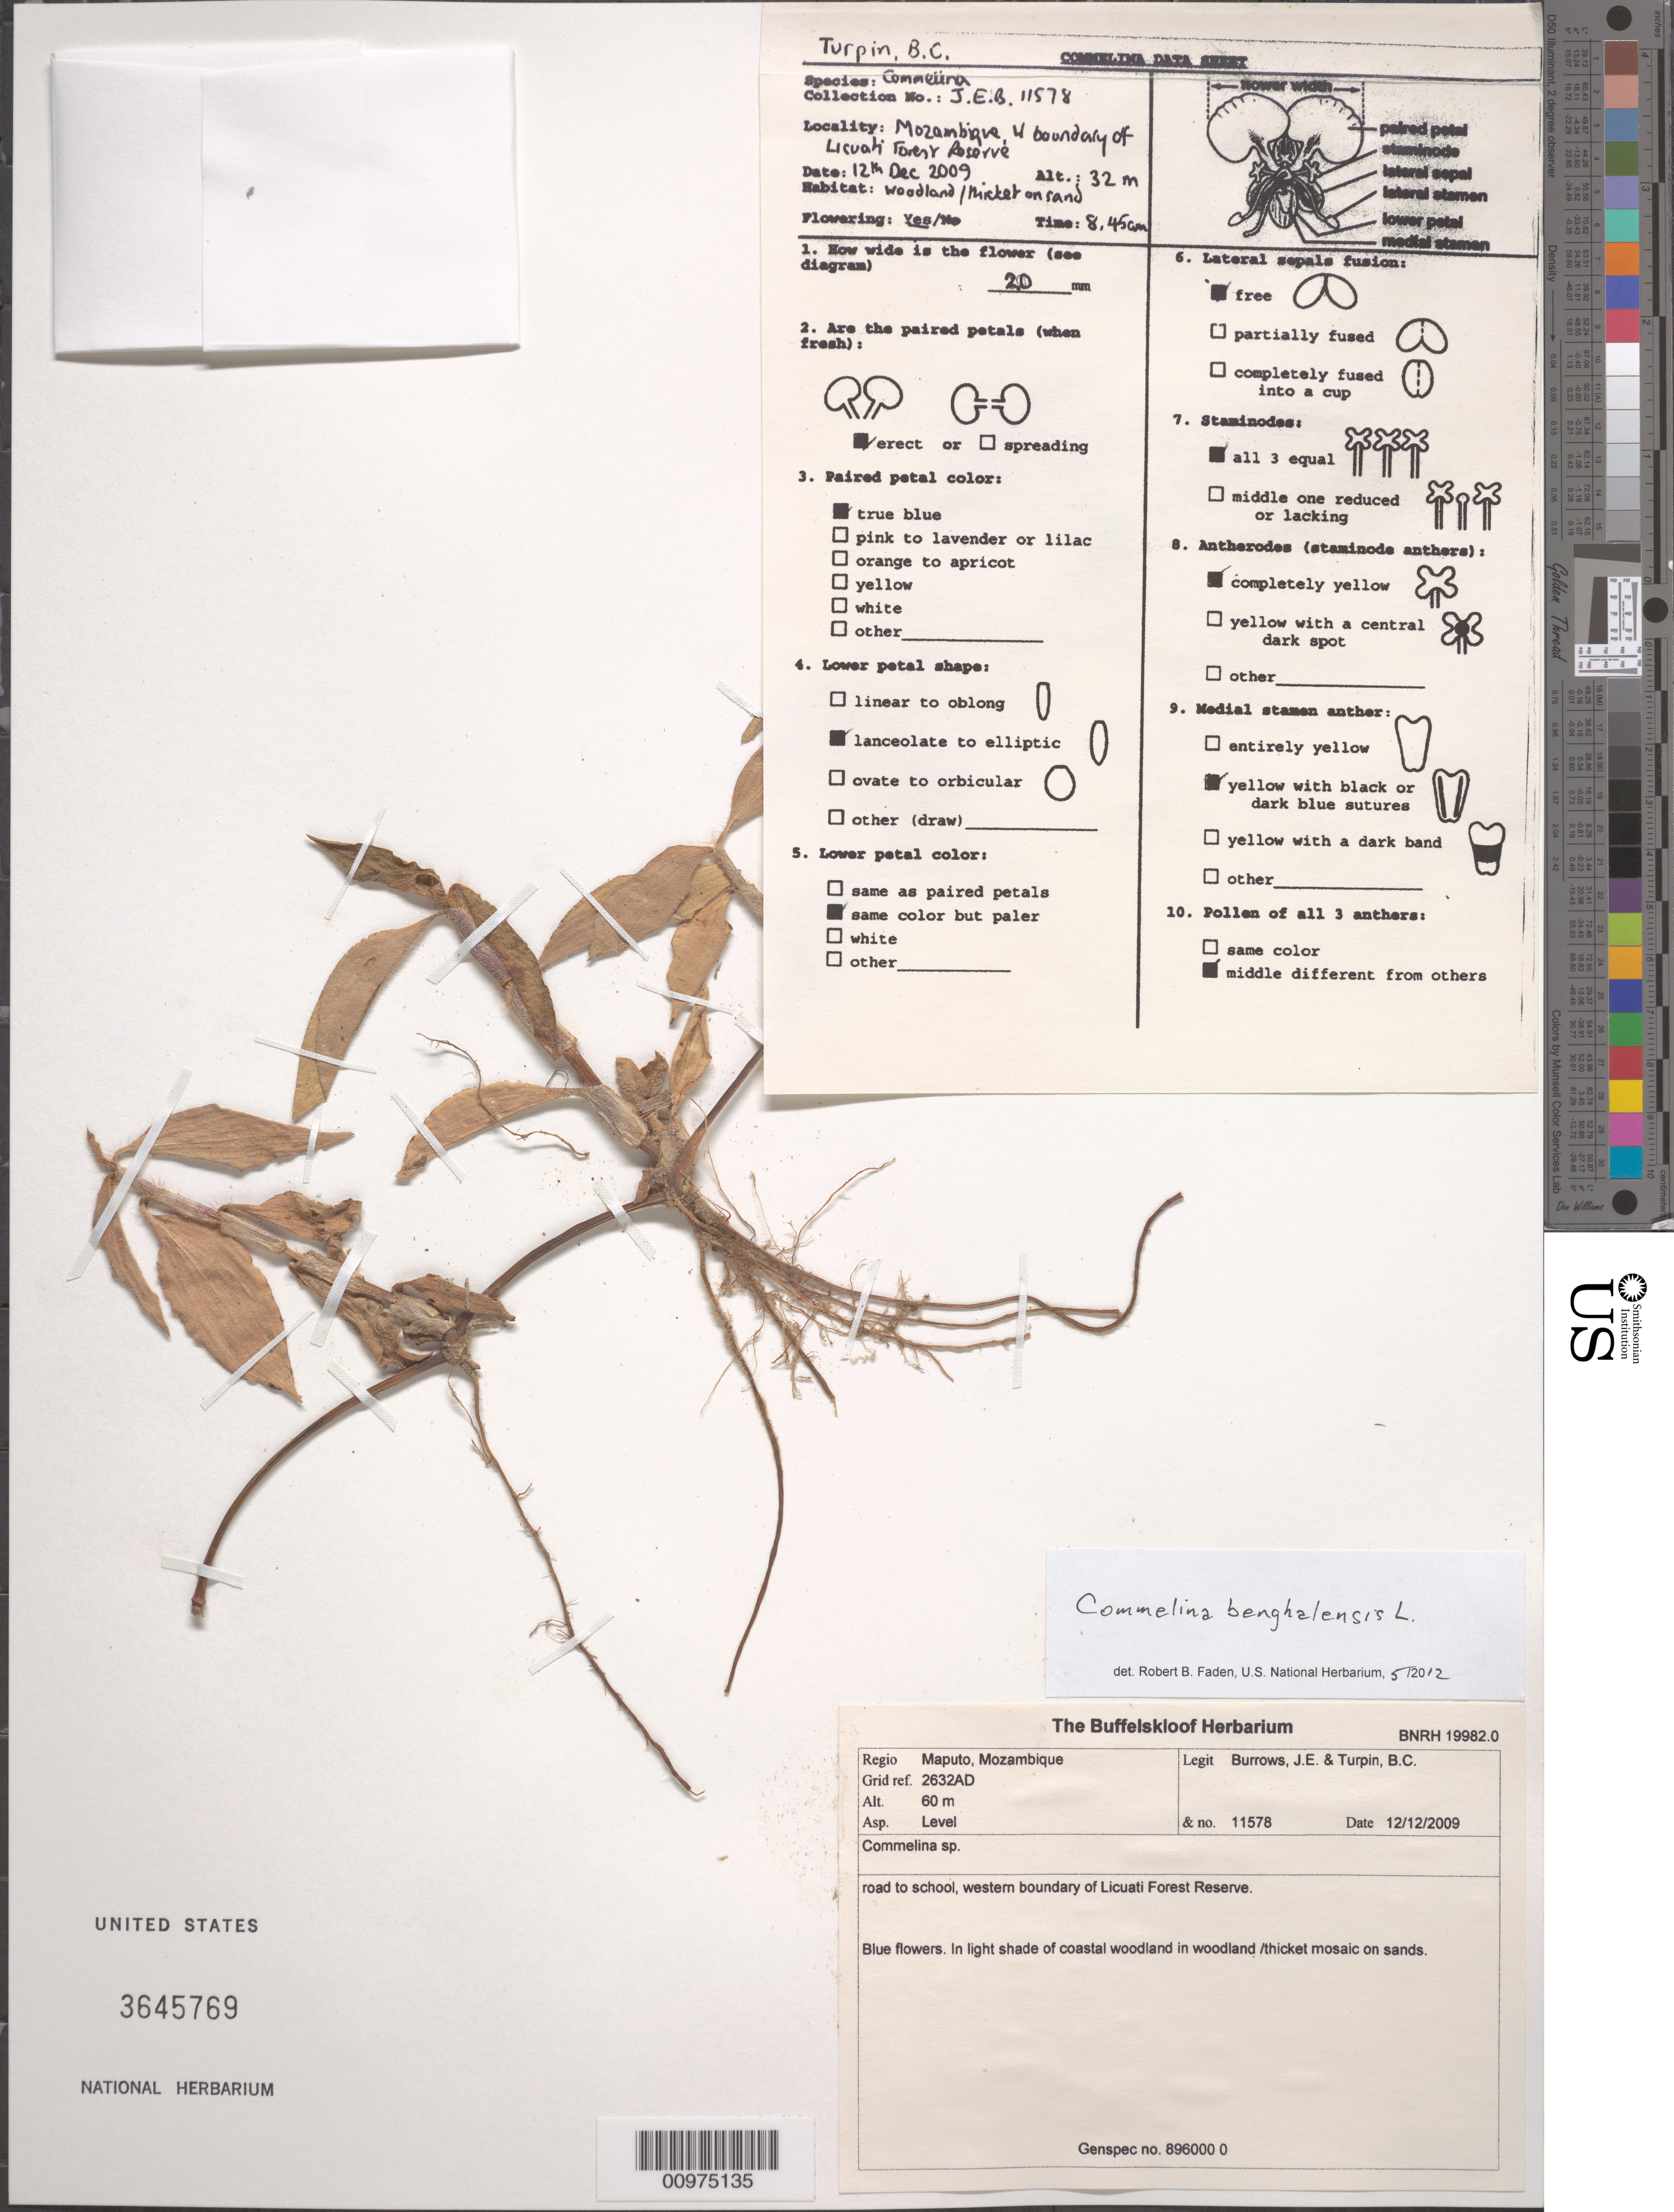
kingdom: Plantae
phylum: Tracheophyta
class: Liliopsida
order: Commelinales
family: Commelinaceae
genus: Commelina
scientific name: Commelina benghalensis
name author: L.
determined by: Faden, Robert B., (US), Smithsonian Institution - National Museum of Natural History (UNITED STATES)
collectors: J. Burrows & B. C. Turpin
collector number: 11578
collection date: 2009-12-12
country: Mozambique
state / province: Maputo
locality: road to school, western boundary of Licuati Forest Reserve.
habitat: In light shade of coastal woodland in woodland/thicket mosaic on sands.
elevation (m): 60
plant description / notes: GRID REFERENCE: 2632AD Genspec no. 896000 0 Asp. Level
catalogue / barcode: US 3645769